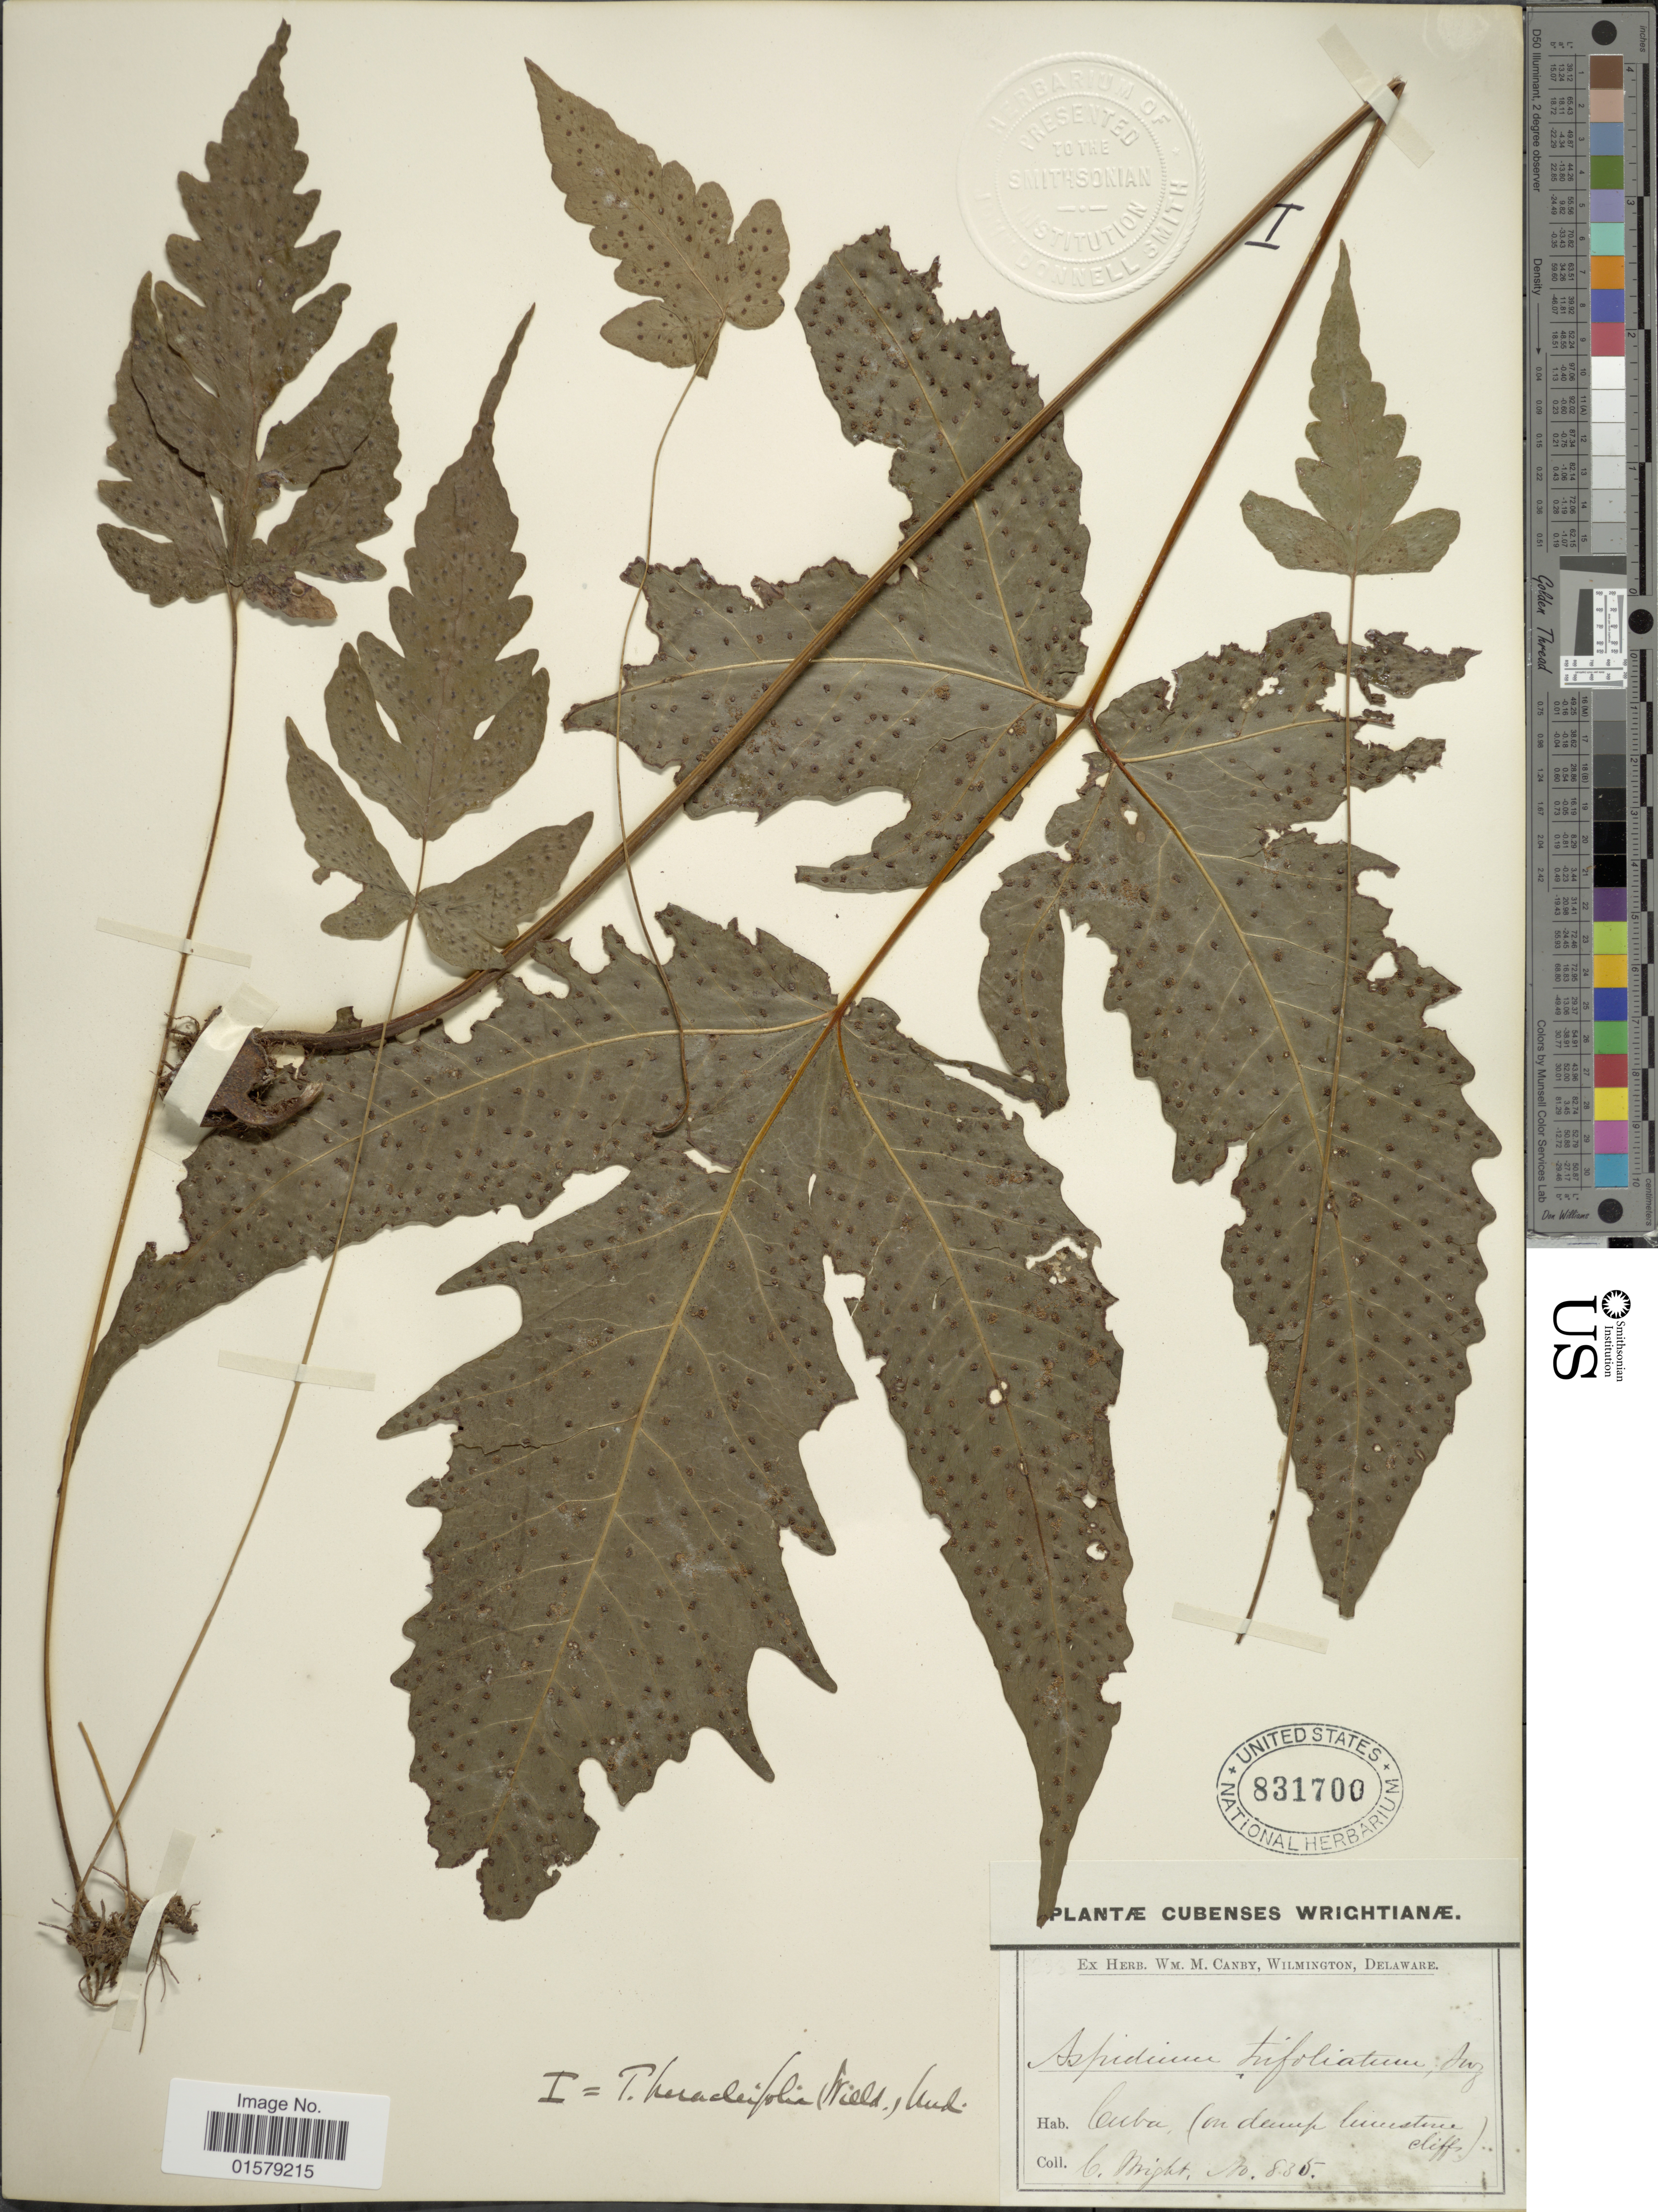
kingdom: Plantae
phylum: Tracheophyta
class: Polypodiopsida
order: Polypodiales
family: Tectariaceae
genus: Tectaria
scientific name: Tectaria heracleifolia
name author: (Willd.) Underw.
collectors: C. Wright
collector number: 835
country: Cuba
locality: On damp limestone cliffs.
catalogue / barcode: US 831700